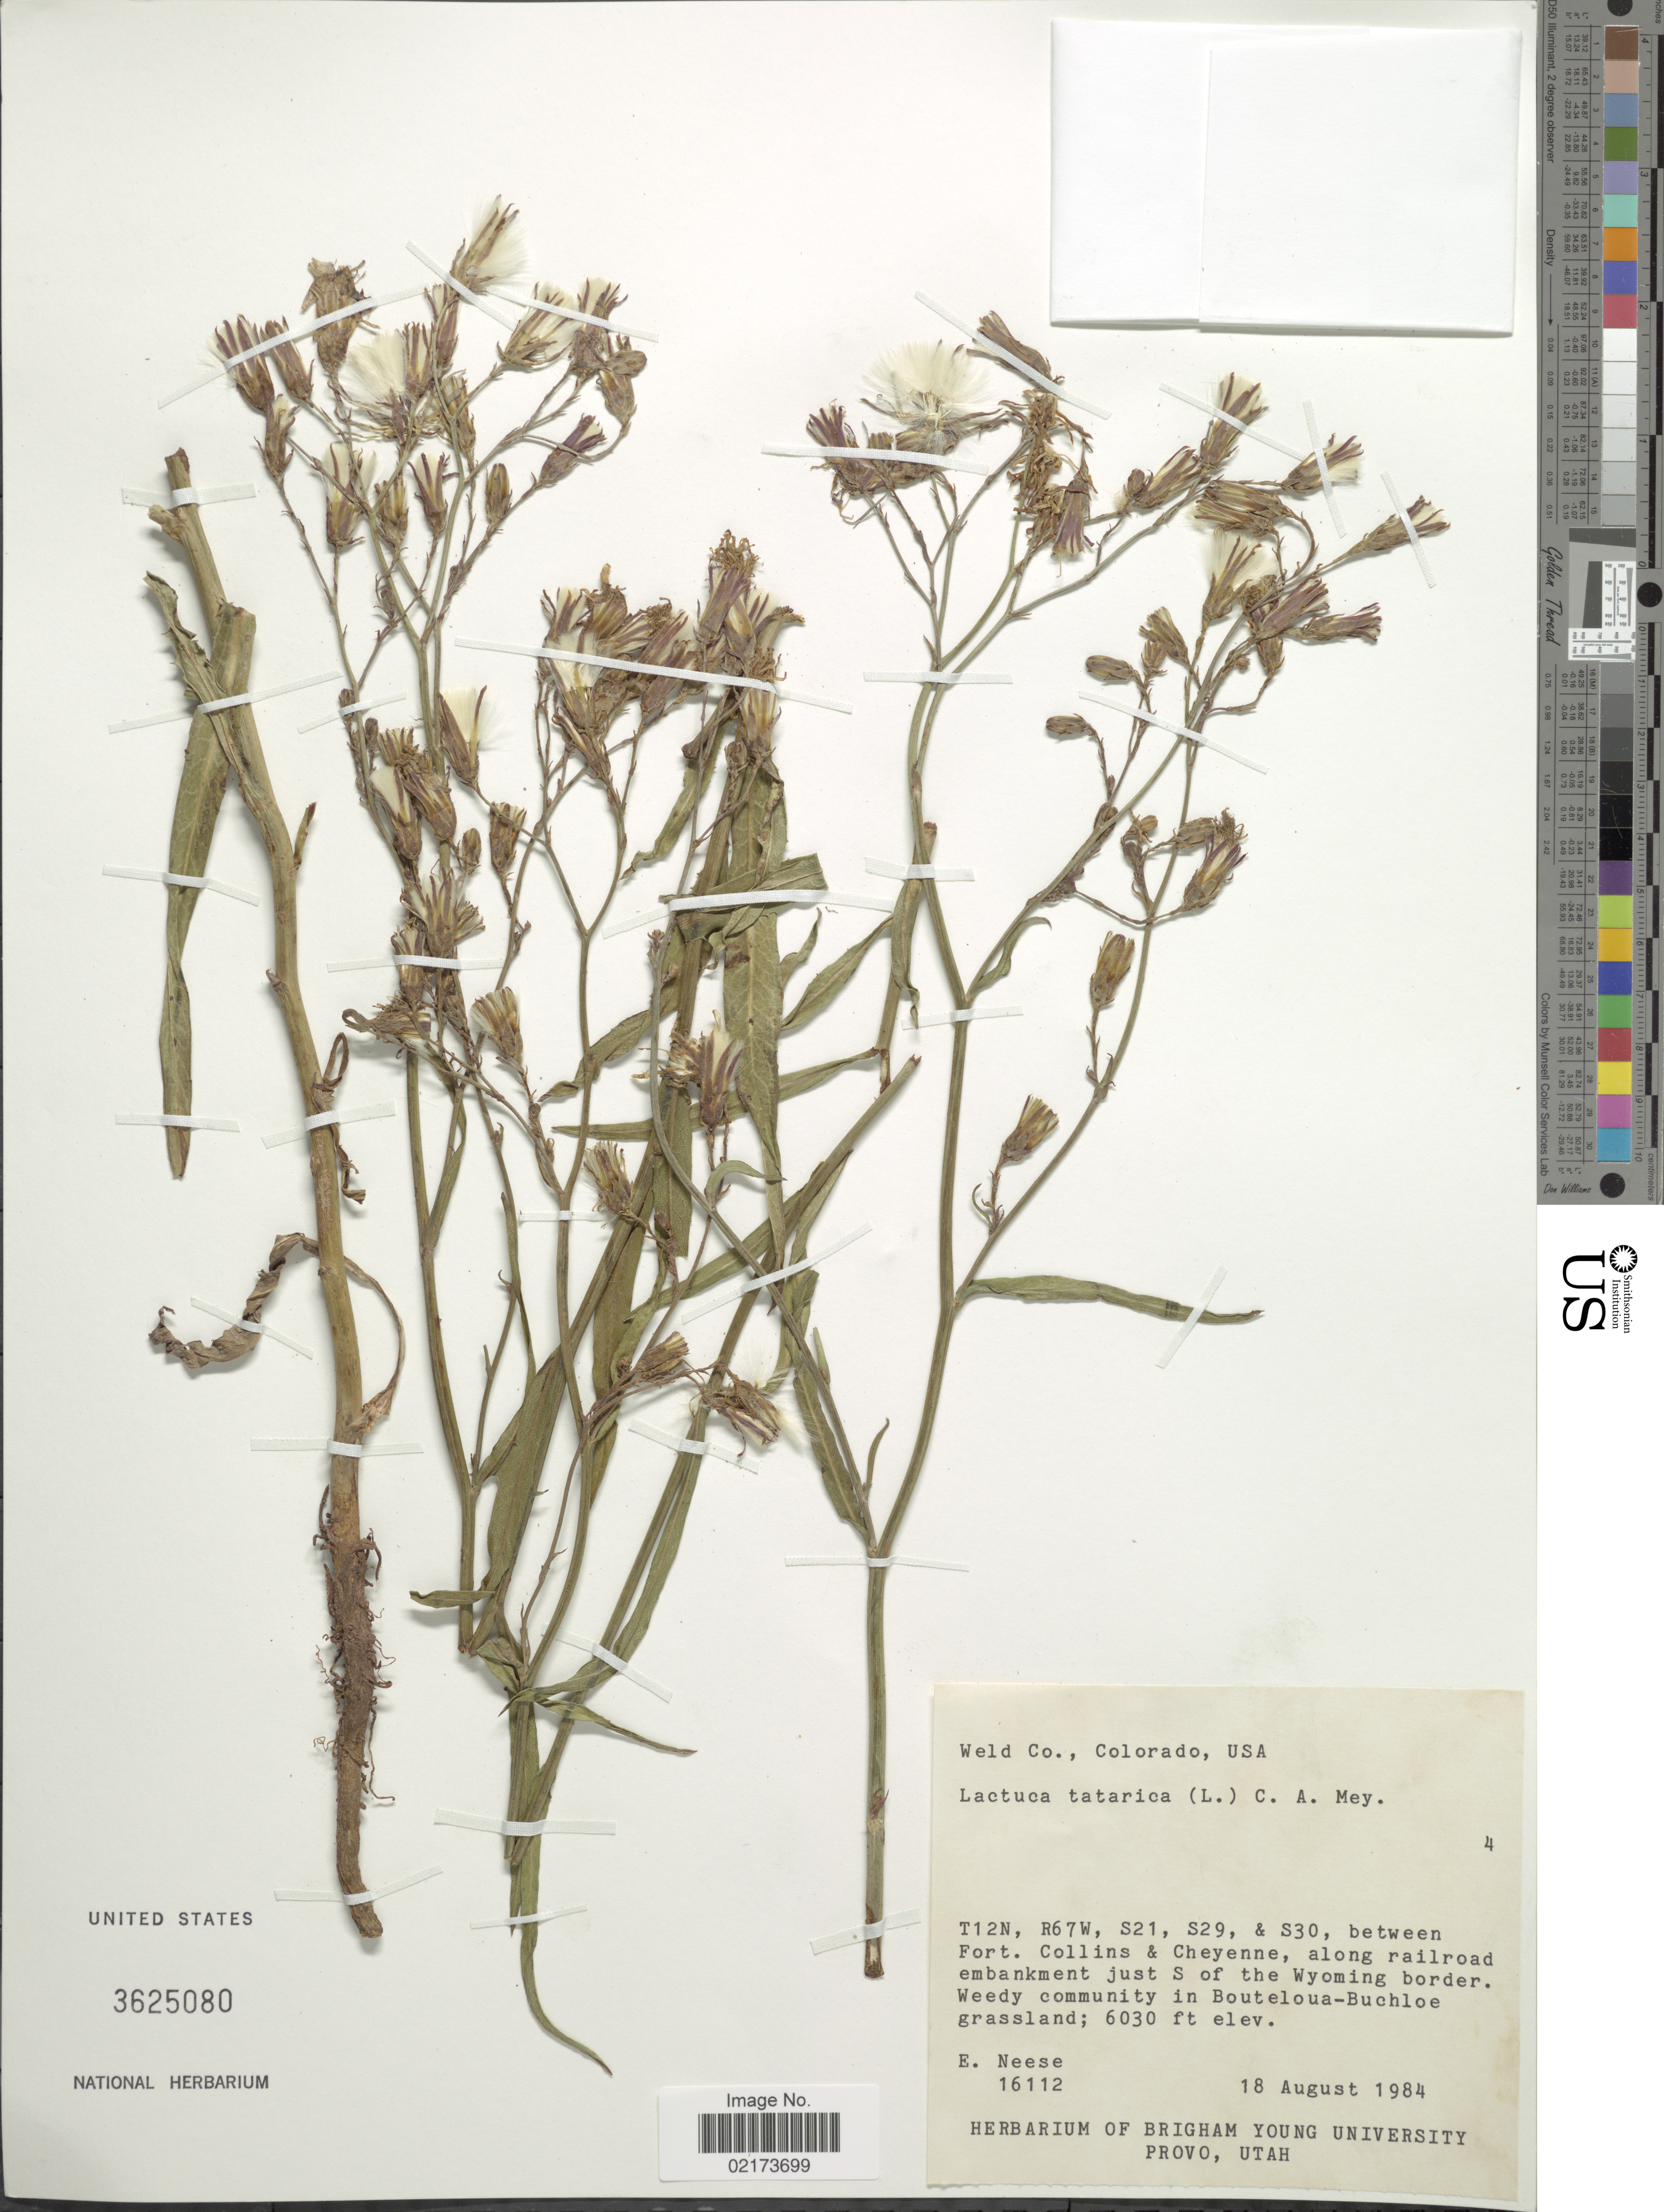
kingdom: Plantae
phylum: Tracheophyta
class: Magnoliopsida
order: Asterales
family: Asteraceae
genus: Lactuca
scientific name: Lactuca tatarica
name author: (L.) C.A. Mey.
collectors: E. Neese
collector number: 16112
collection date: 1984-08-18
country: United States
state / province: Colorado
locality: Weld Co., USA, T12N, R67W, S21, & S30, between Fort. Collins & Cheyenne, along railroad embarkment just S of the Wyoming border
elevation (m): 1838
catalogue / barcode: US 3625080